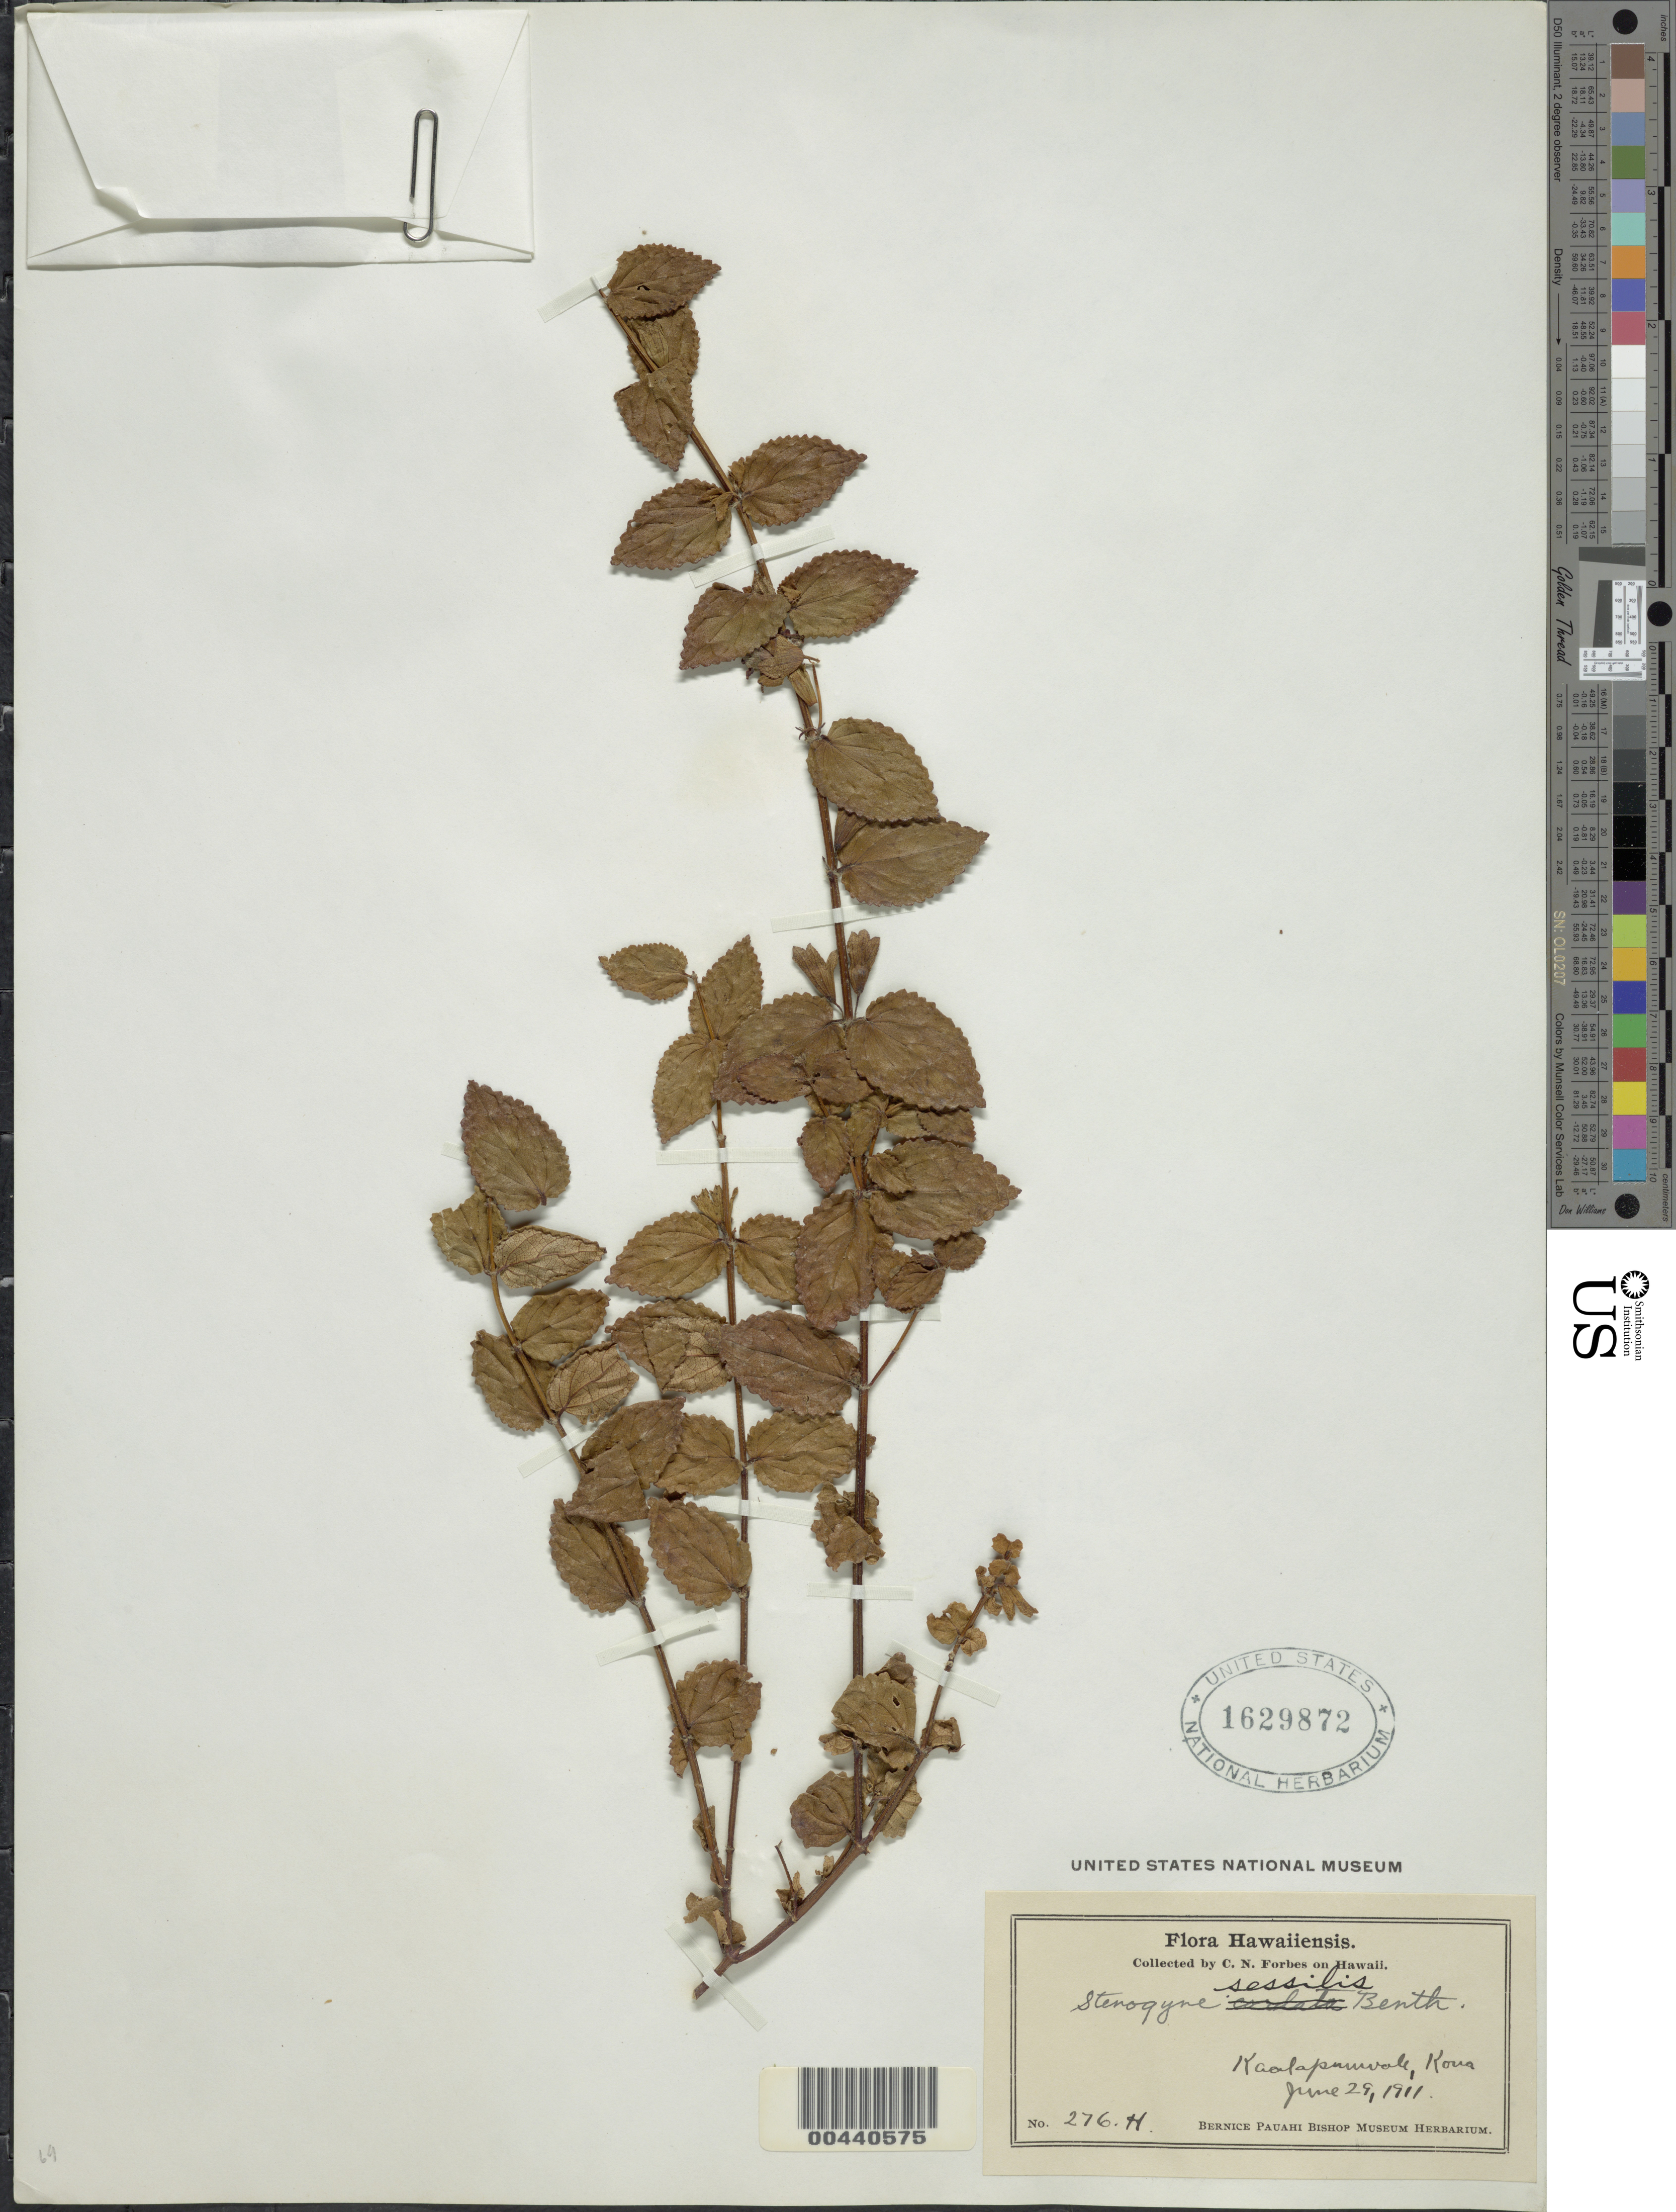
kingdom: Plantae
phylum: Tracheophyta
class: Magnoliopsida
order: Lamiales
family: Lamiaceae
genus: Stenogyne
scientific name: Stenogyne sessilis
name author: Benth.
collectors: C. N. Forbes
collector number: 276.H.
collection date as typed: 29 Jun 1911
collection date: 1911-06-29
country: United States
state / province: Hawaii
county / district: Hawaii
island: Hawaii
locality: Kaalapuuwale, Kona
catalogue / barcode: US 1629872